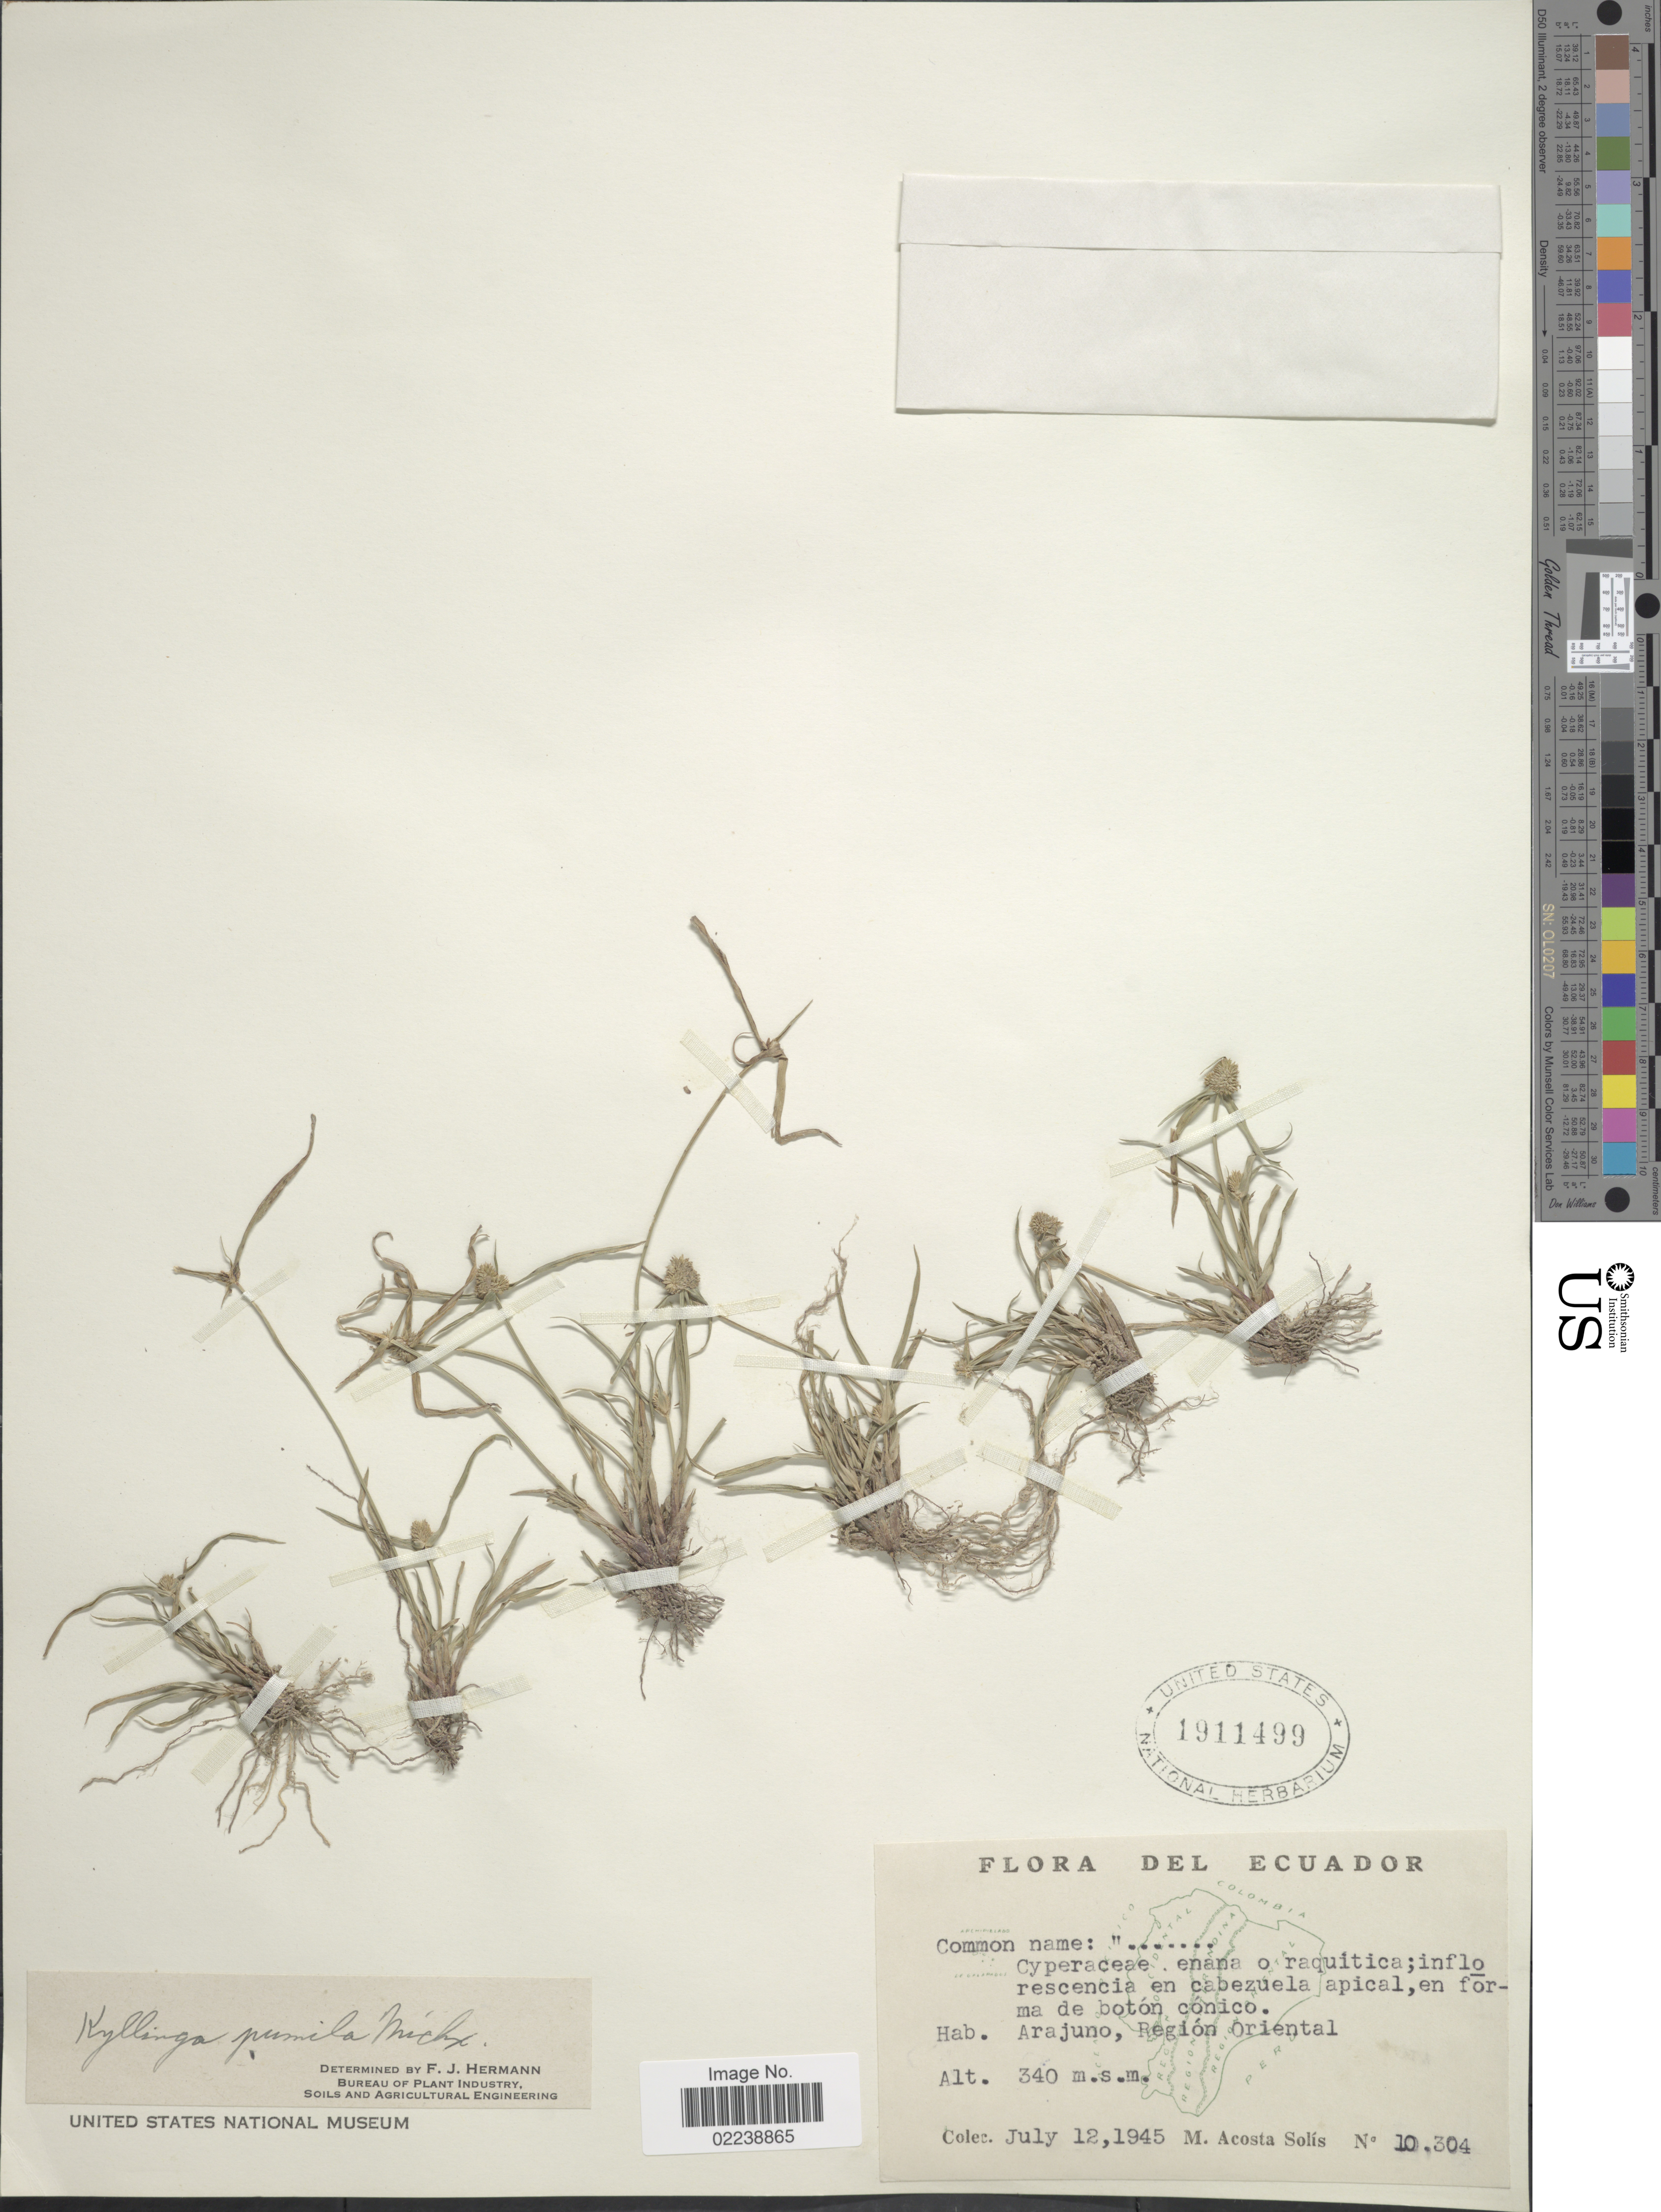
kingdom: Plantae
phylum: Tracheophyta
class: Liliopsida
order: Poales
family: Cyperaceae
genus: Cyperus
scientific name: Cyperus hortensis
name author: (Salzm. ex Steud.) Dorr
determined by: Strong, Mark T., (BOT), Smithsonian Institution - National Museum of Natural History (UNITED STATES)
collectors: M. Acosta Solis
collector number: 10304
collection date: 1945-07-12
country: Ecuador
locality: Arajuno, Region Oriental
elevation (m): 340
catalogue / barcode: US 1911499